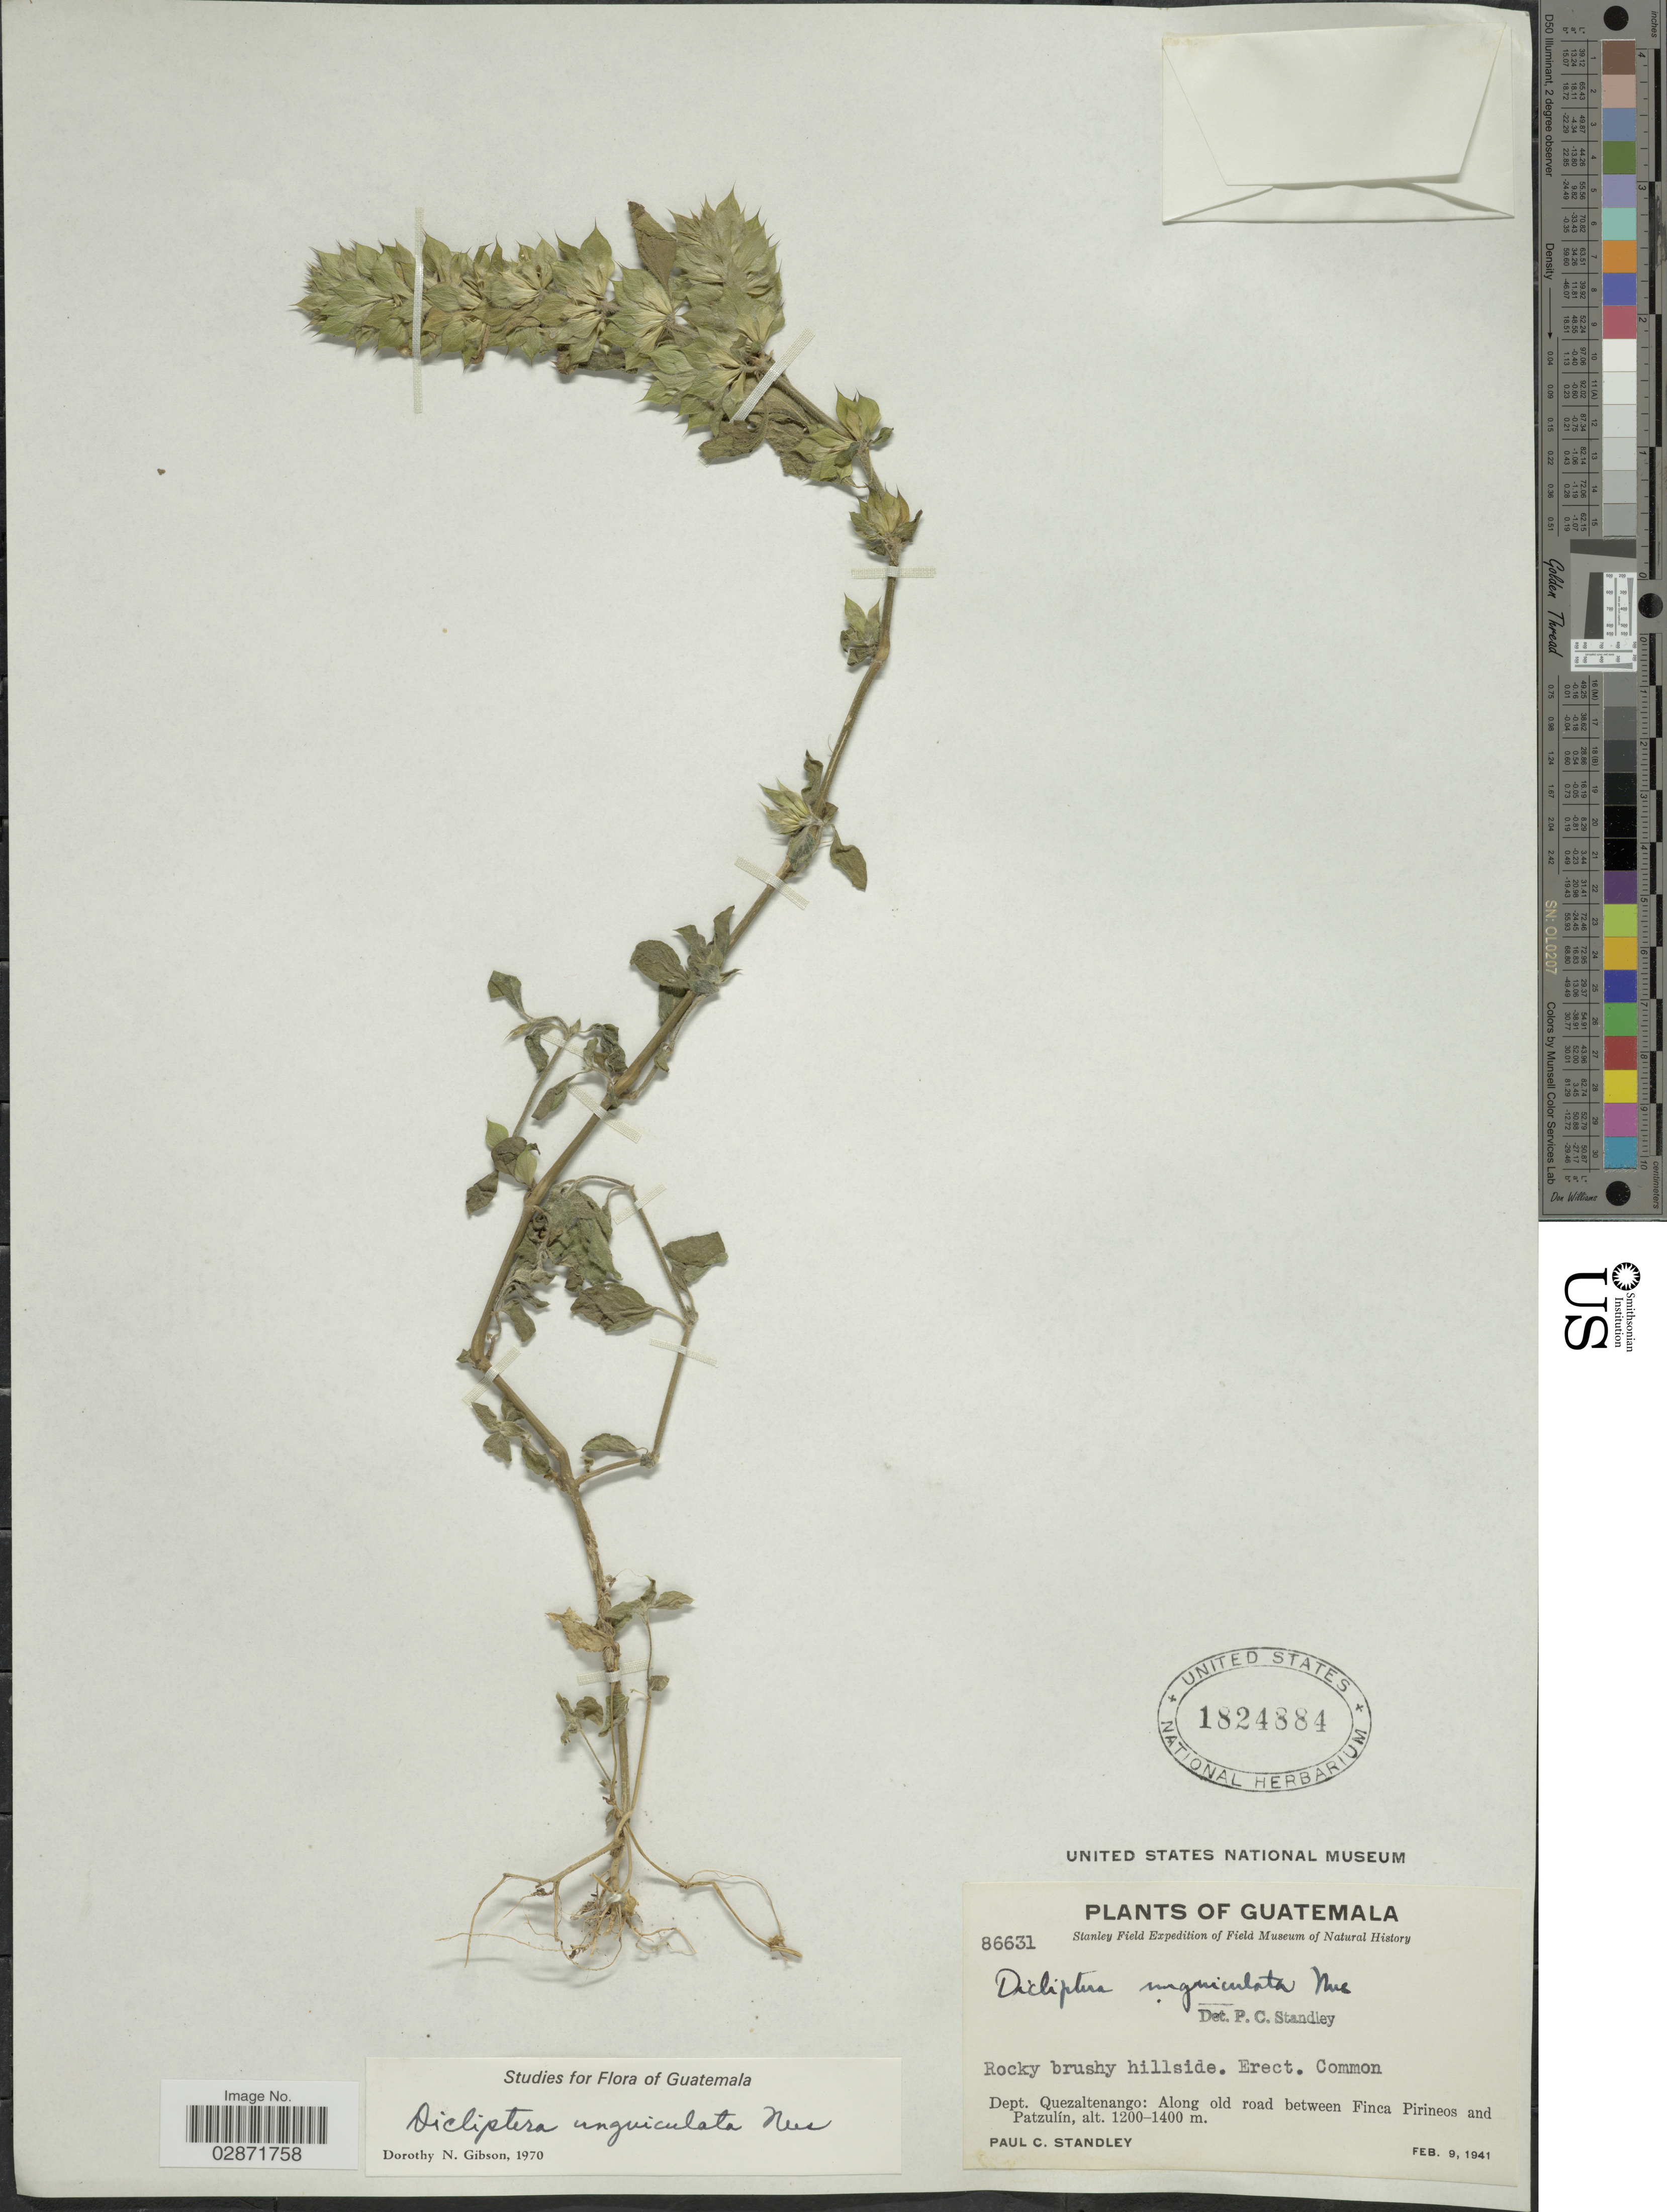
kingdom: Plantae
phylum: Tracheophyta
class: Magnoliopsida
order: Lamiales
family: Acanthaceae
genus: Dicliptera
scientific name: Dicliptera unguiculata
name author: Nees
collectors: P. C. Standley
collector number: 86631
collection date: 1941-02-09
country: Guatemala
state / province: Quetzaltenango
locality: Dept. Quezaltenango: Along old road between Finca Pirineos and Patzulín.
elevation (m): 1200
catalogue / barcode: US 1824884